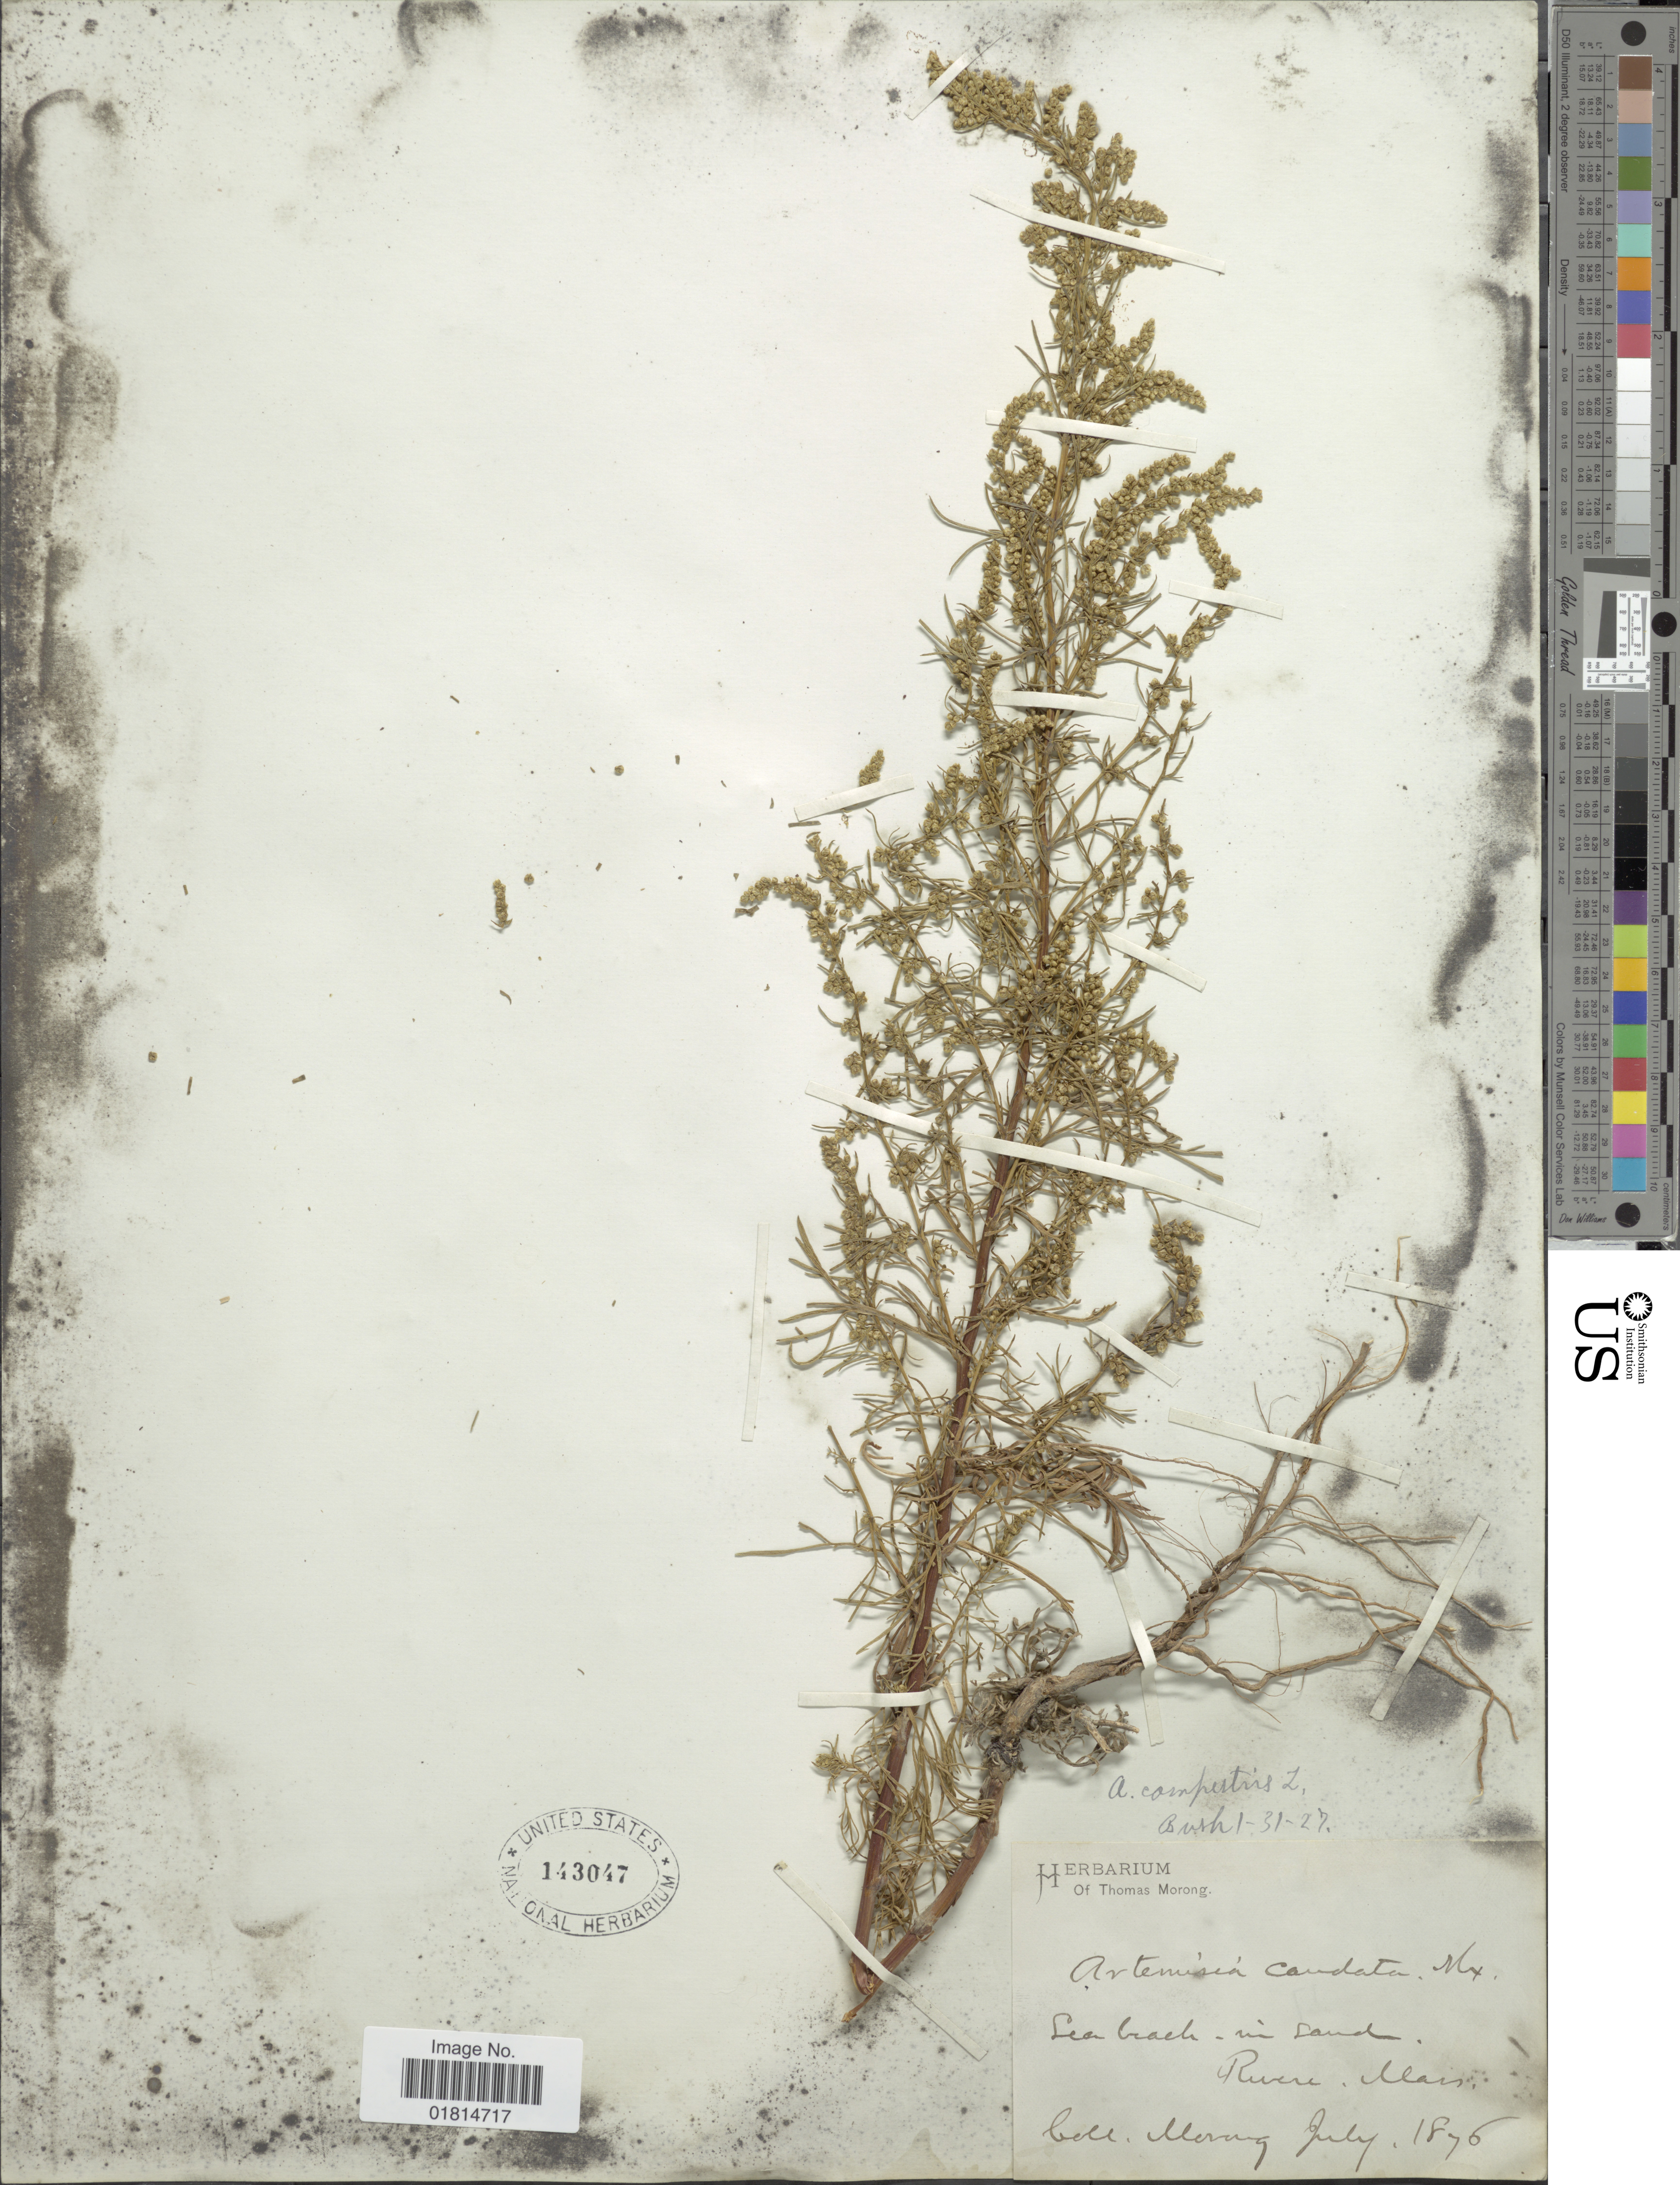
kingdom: Plantae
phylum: Tracheophyta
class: Magnoliopsida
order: Asterales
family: Asteraceae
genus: Artemisia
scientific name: Artemisia campestris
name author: L.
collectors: ex herb. T. Morong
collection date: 1876-07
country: United States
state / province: Massachusetts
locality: Sea Crack - in sand. Rivere, Mass.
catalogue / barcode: US 143047